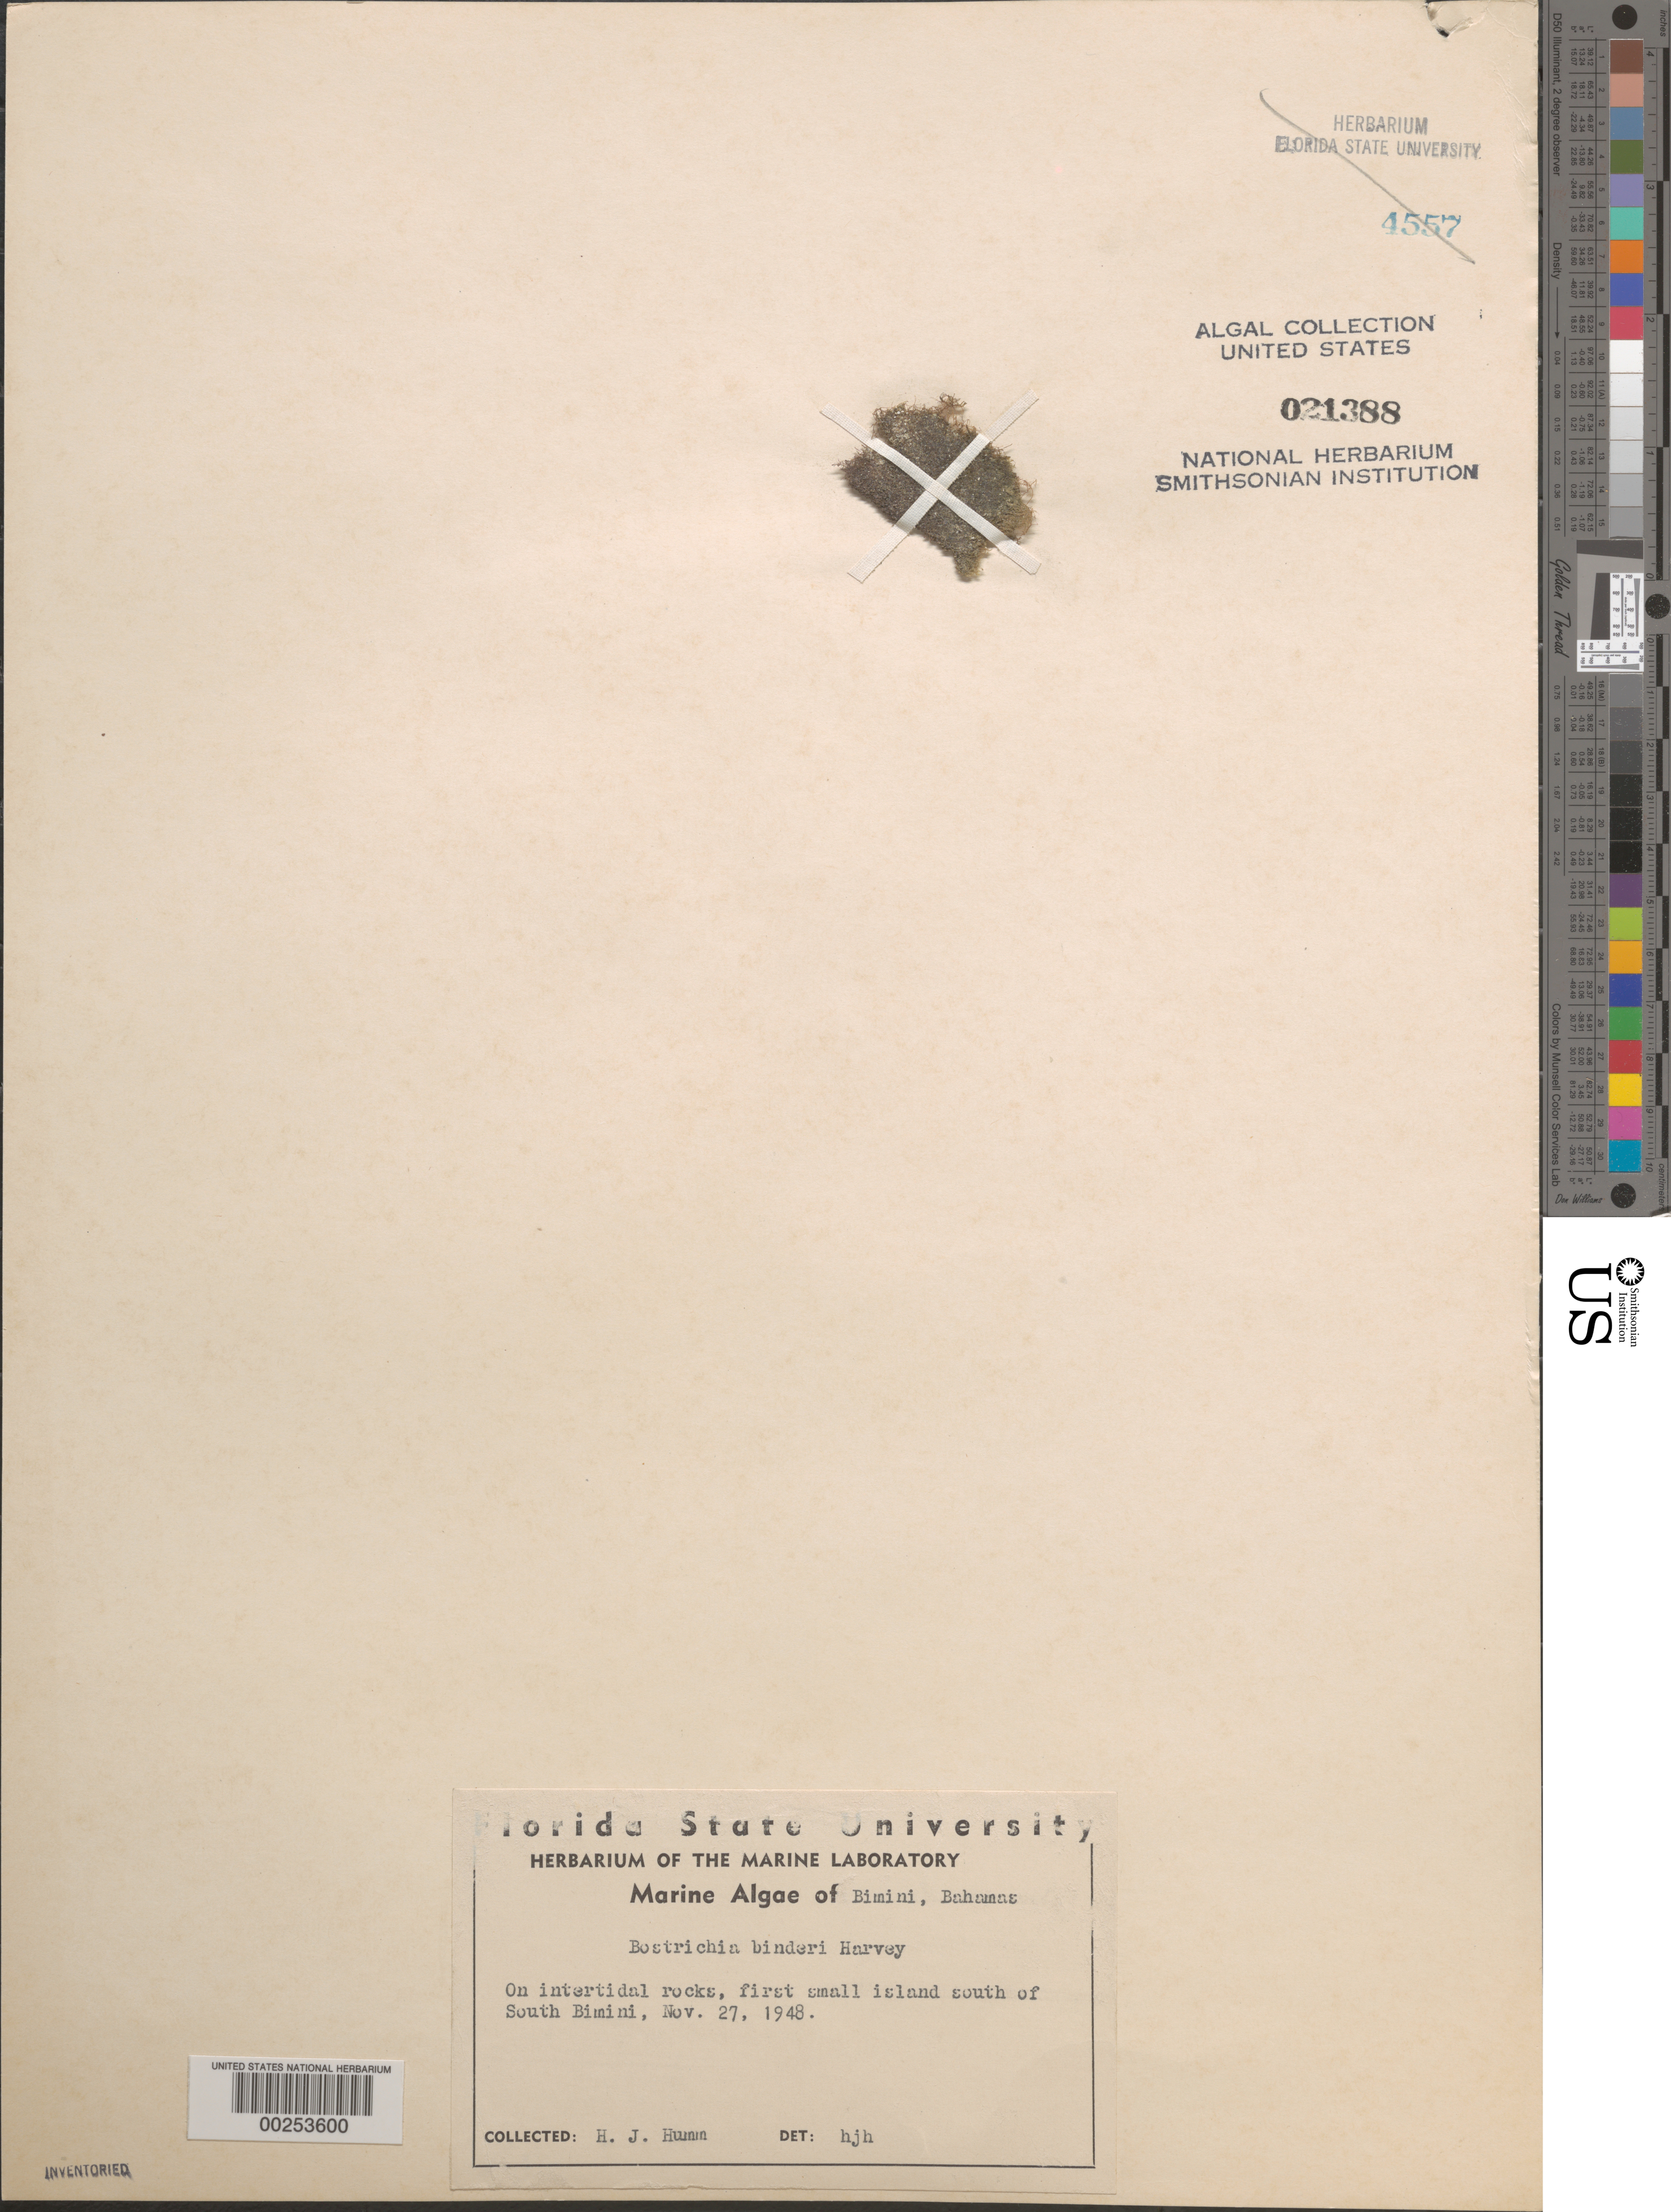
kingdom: Plantae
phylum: Rhodophyta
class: Florideophyceae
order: Ceramiales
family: Rhodomelaceae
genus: Bostrychia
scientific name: Bostrychia binderi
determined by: Humm, Harold J.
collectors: H. J. Humm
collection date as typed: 27 Nov 1948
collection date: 1948-11-27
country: Bahamas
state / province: Biminis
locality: South of south bimini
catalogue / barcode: US 21388